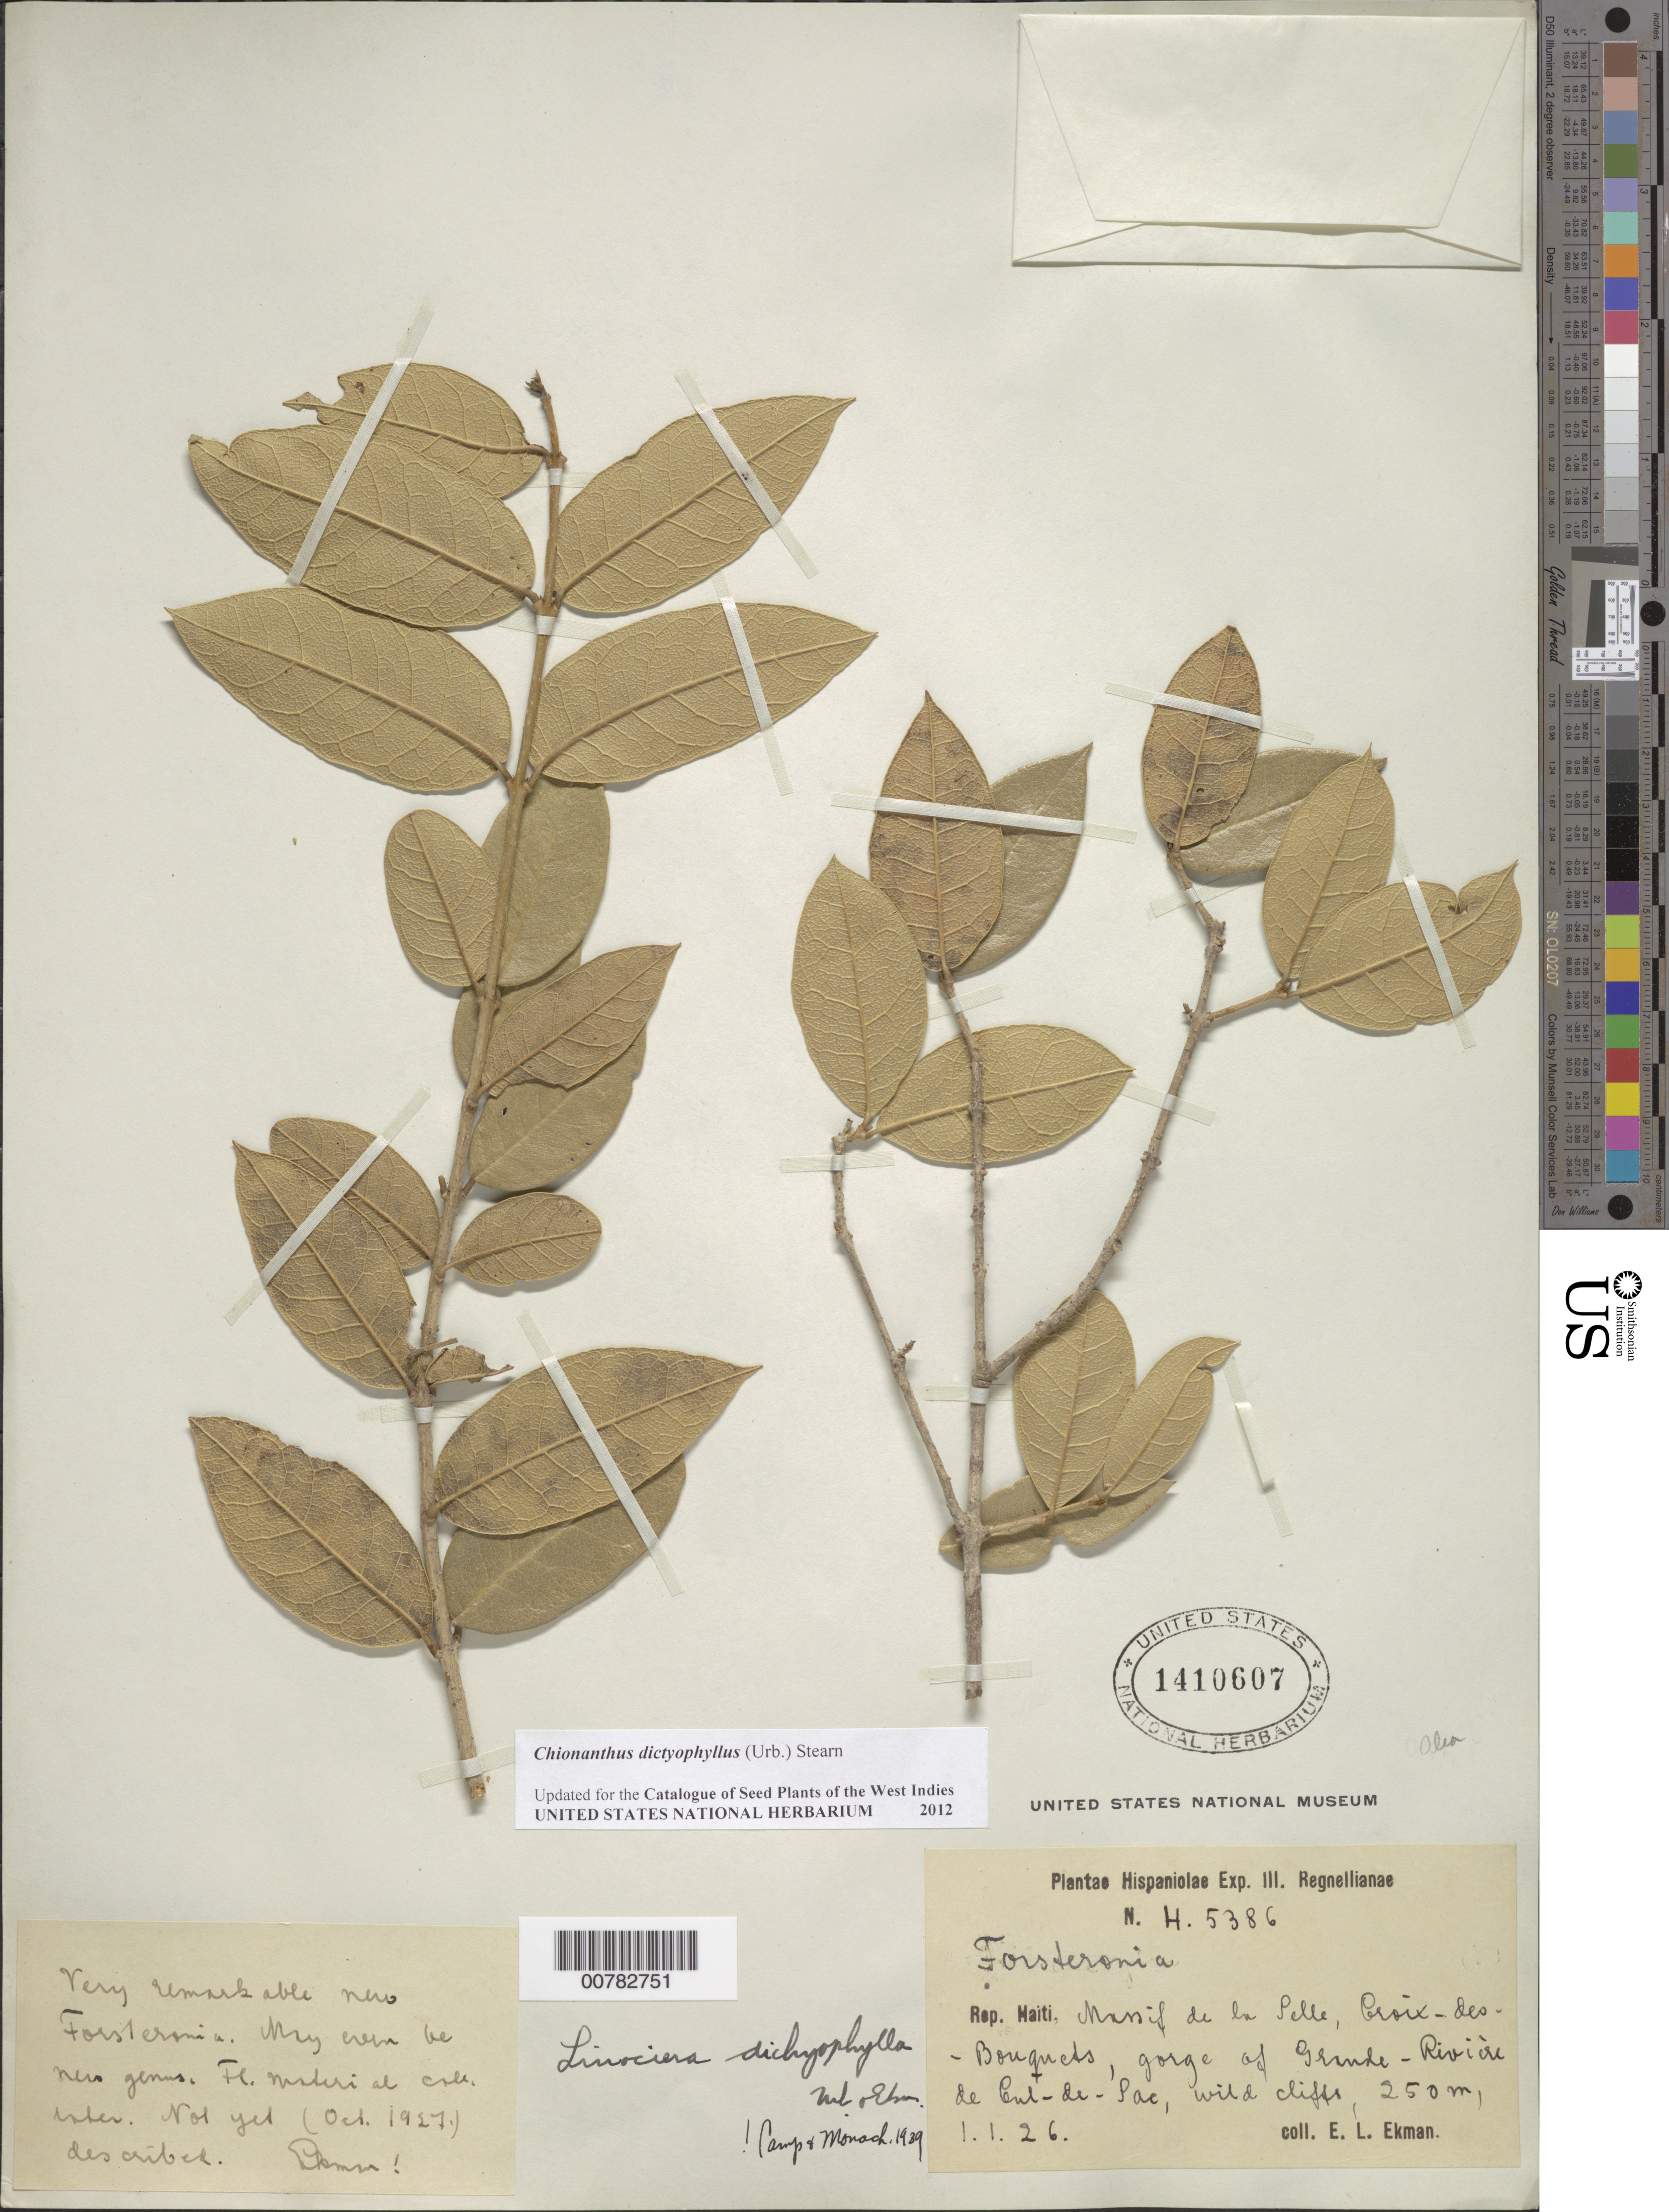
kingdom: Plantae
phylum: Tracheophyta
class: Magnoliopsida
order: Lamiales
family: Oleaceae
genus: Chionanthus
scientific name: Chionanthus dictyophyllus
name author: (Urb.) Stearn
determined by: Camp, --; Monach, --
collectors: E. L. Ekman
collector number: H 5386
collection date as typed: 01 Jan 1926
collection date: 1926-01-01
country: Haiti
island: Hispaniola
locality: Massif de la Selle, Croix-des-Bouquets, gorge of Grande-Rivière de Cul-de-Sac.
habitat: Wild cliffs.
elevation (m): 250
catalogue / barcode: US 1410607